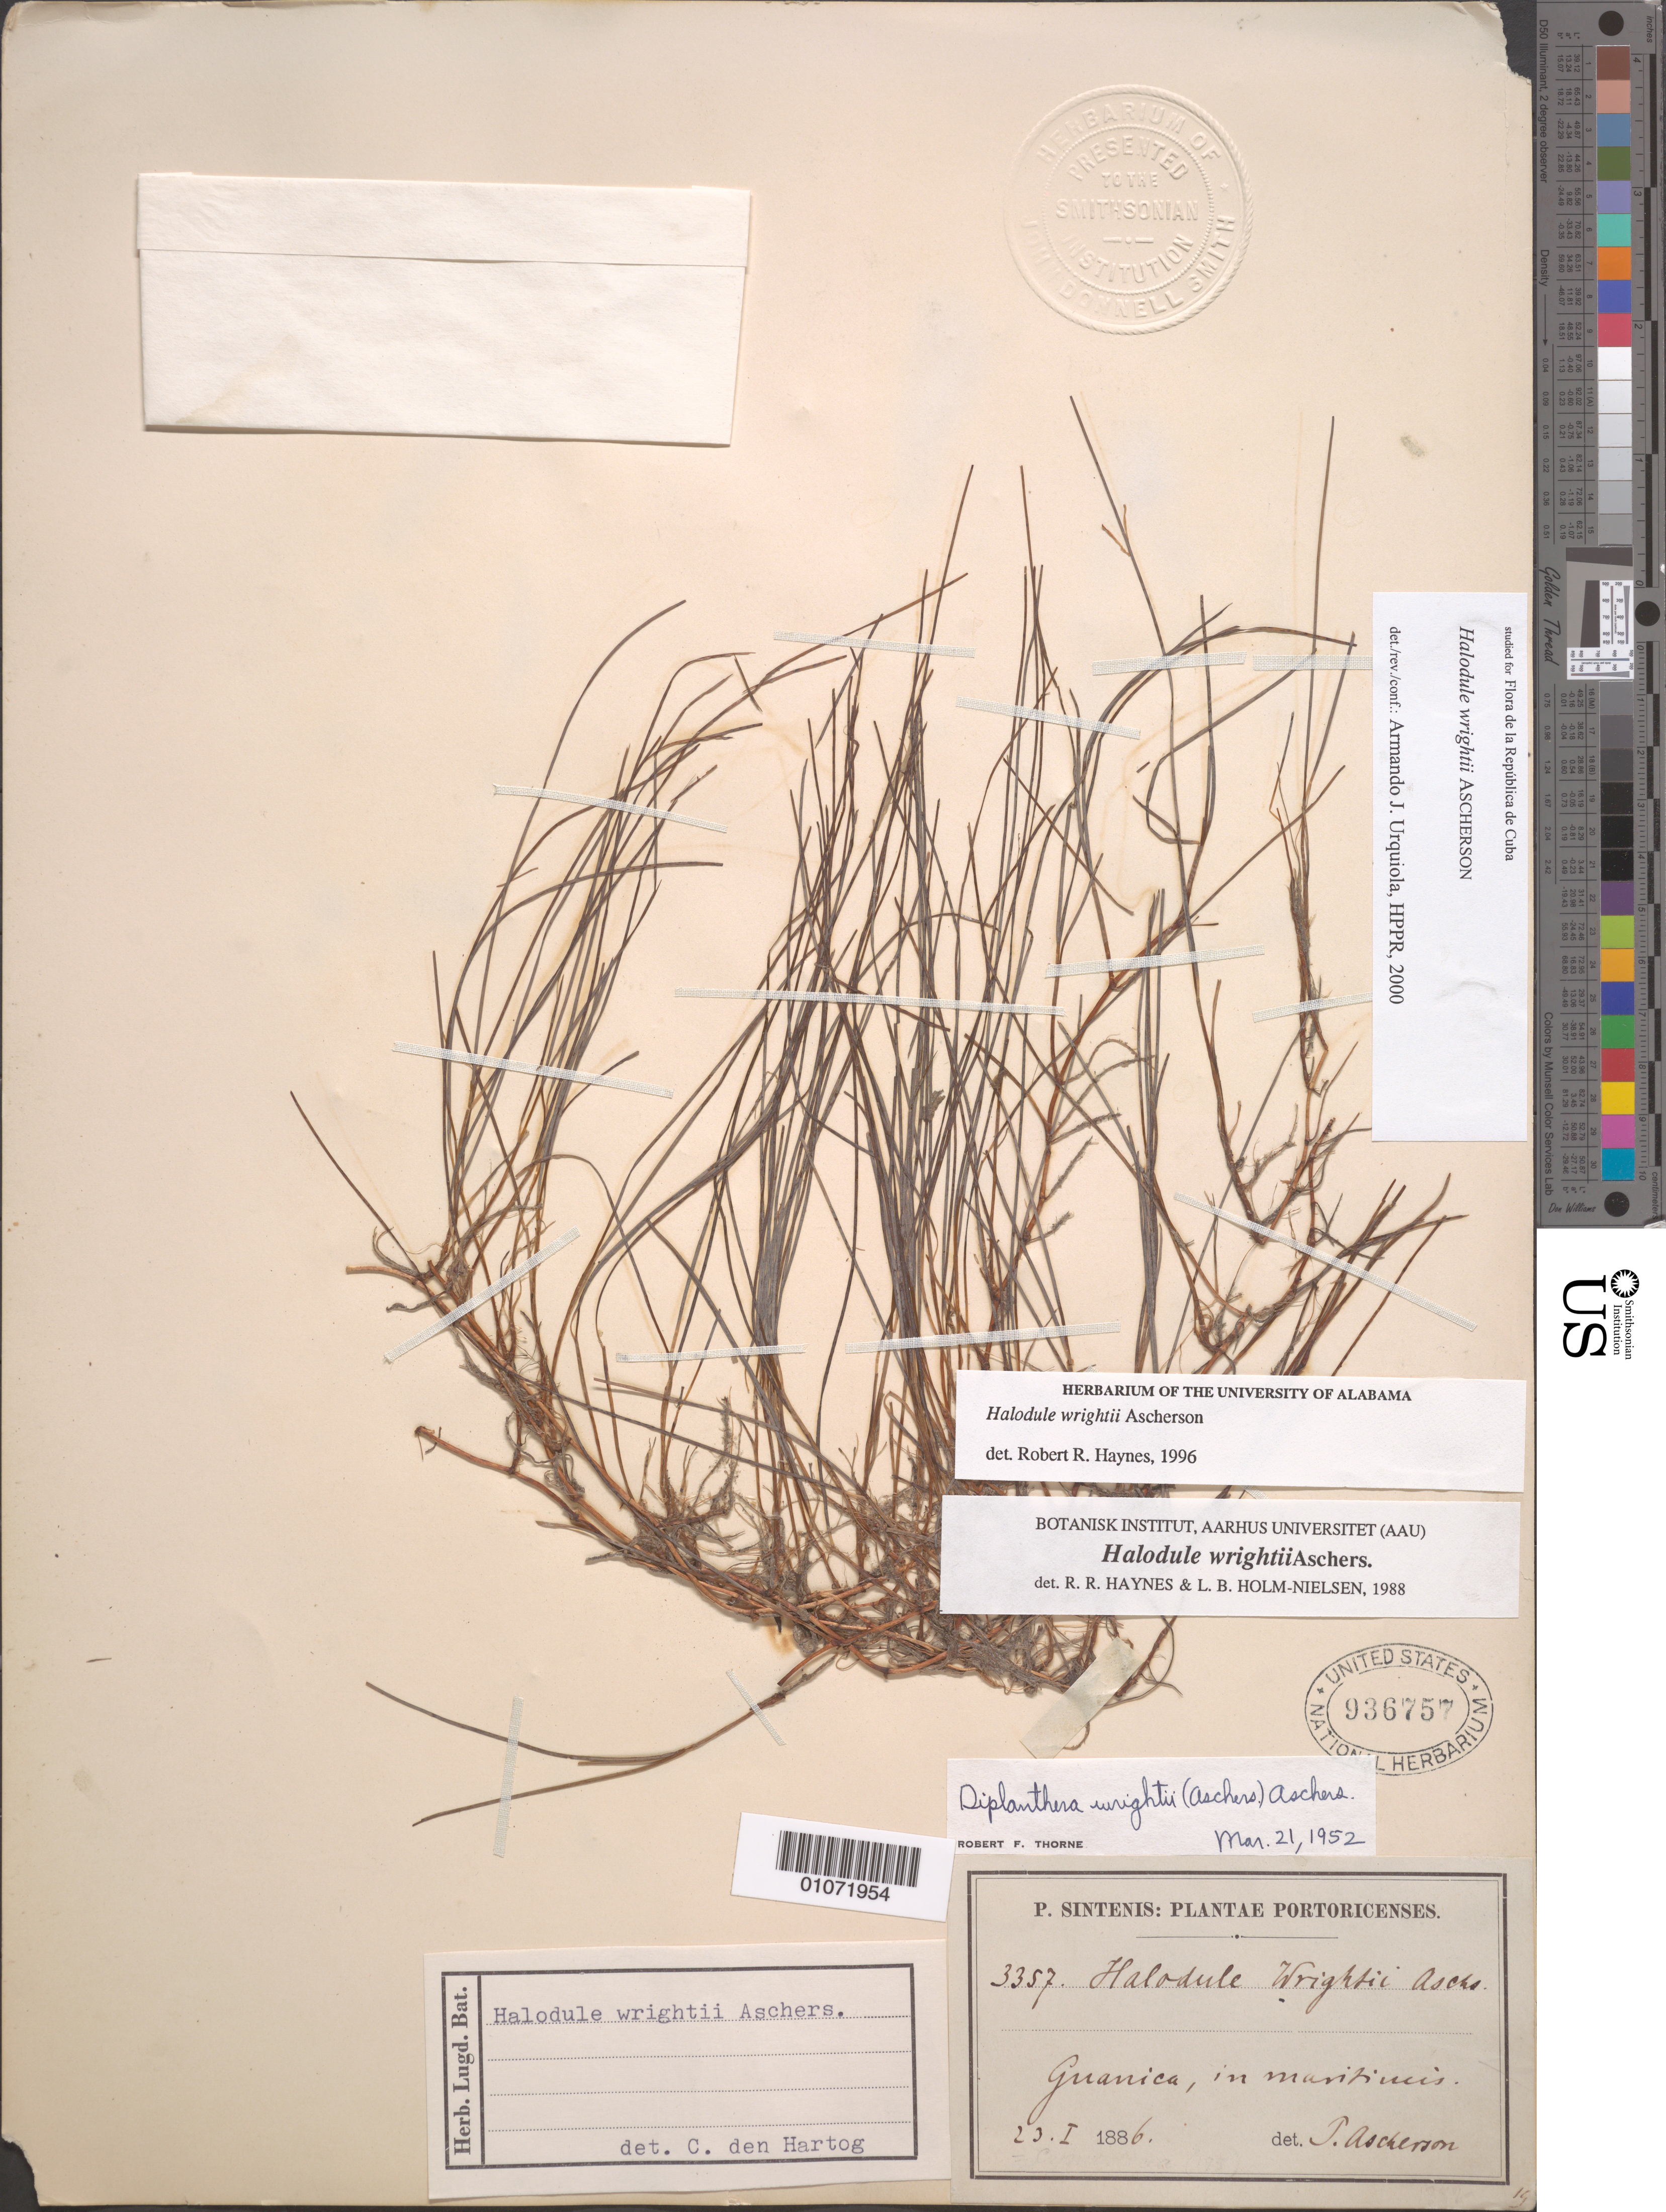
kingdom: Plantae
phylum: Tracheophyta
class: Liliopsida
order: Alismatales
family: Cymodoceaceae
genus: Halodule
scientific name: Halodule wrightii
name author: Asch.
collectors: P. Sintenis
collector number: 3357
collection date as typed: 23 Jan 1886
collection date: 1886-01-23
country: Puerto Rico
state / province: Guánica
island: Puerto Rico I.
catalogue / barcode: US 936757